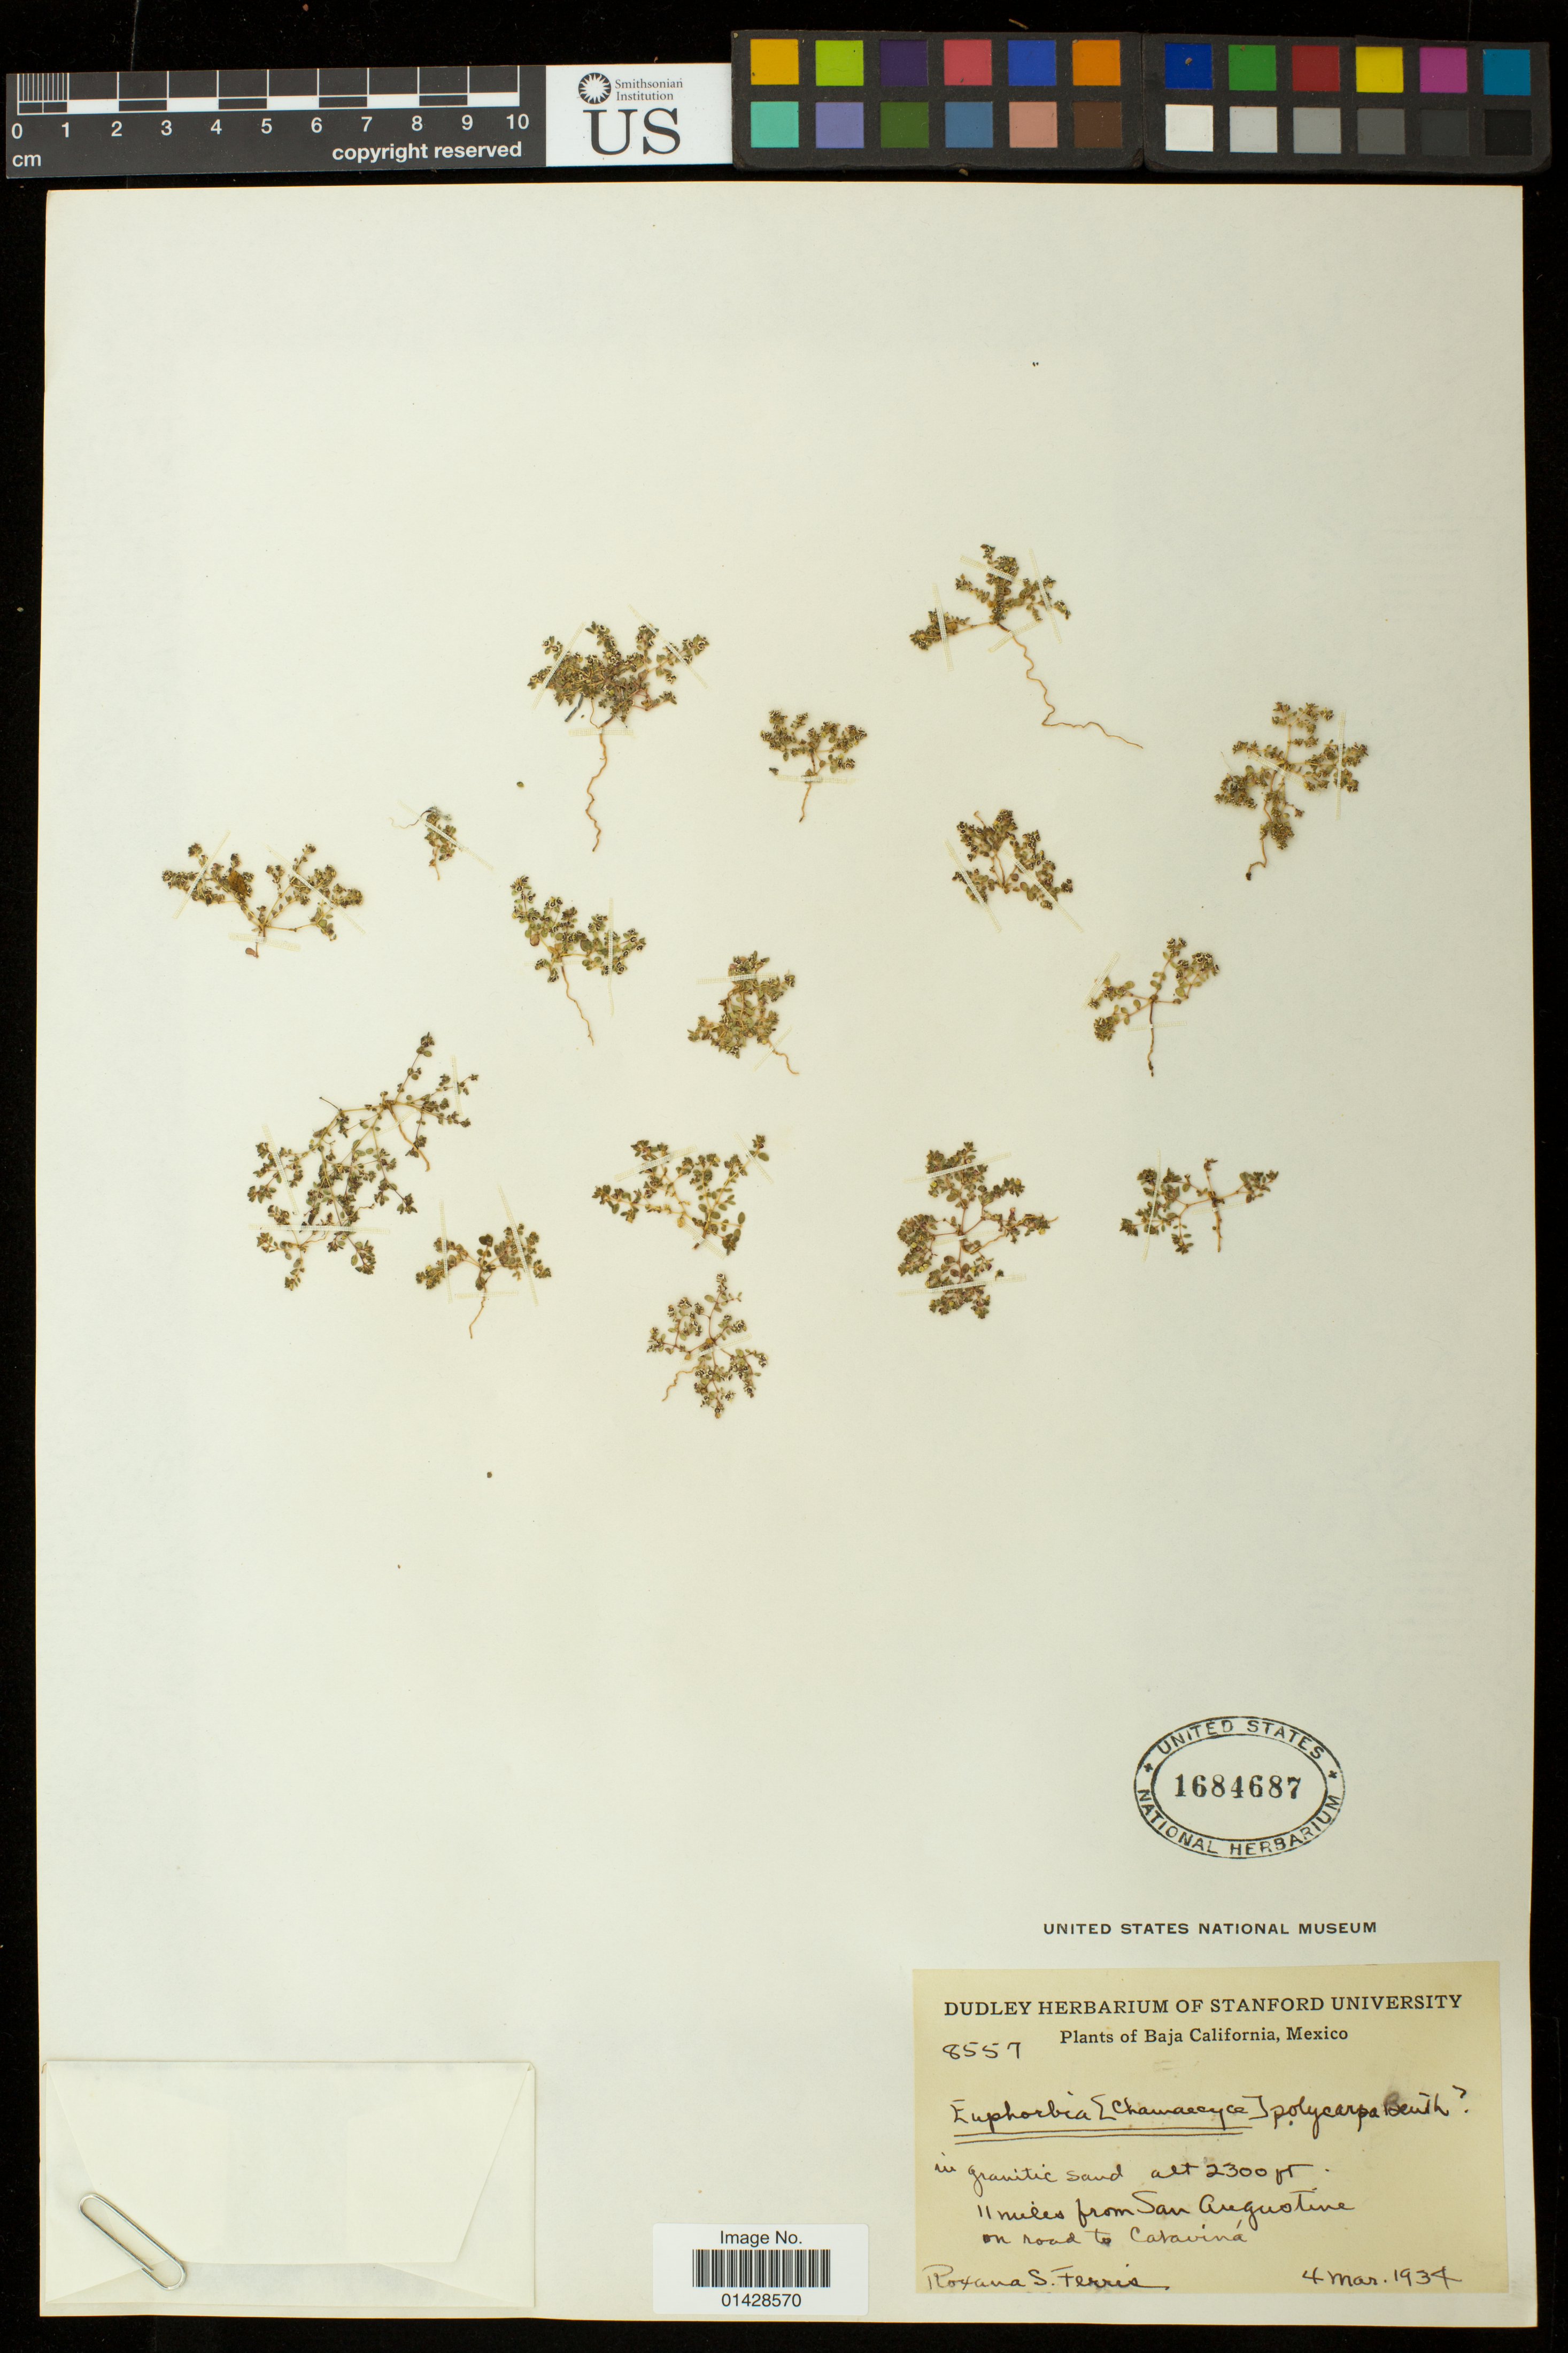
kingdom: Plantae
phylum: Tracheophyta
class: Magnoliopsida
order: Malpighiales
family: Euphorbiaceae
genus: Euphorbia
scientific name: Euphorbia polycarpa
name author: Benth.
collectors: R. S. Ferris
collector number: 8557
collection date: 1934-03-04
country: Mexico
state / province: Baja California Sur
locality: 11 miles from San Augustine on road to Catavina.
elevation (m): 701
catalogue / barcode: US 1684687